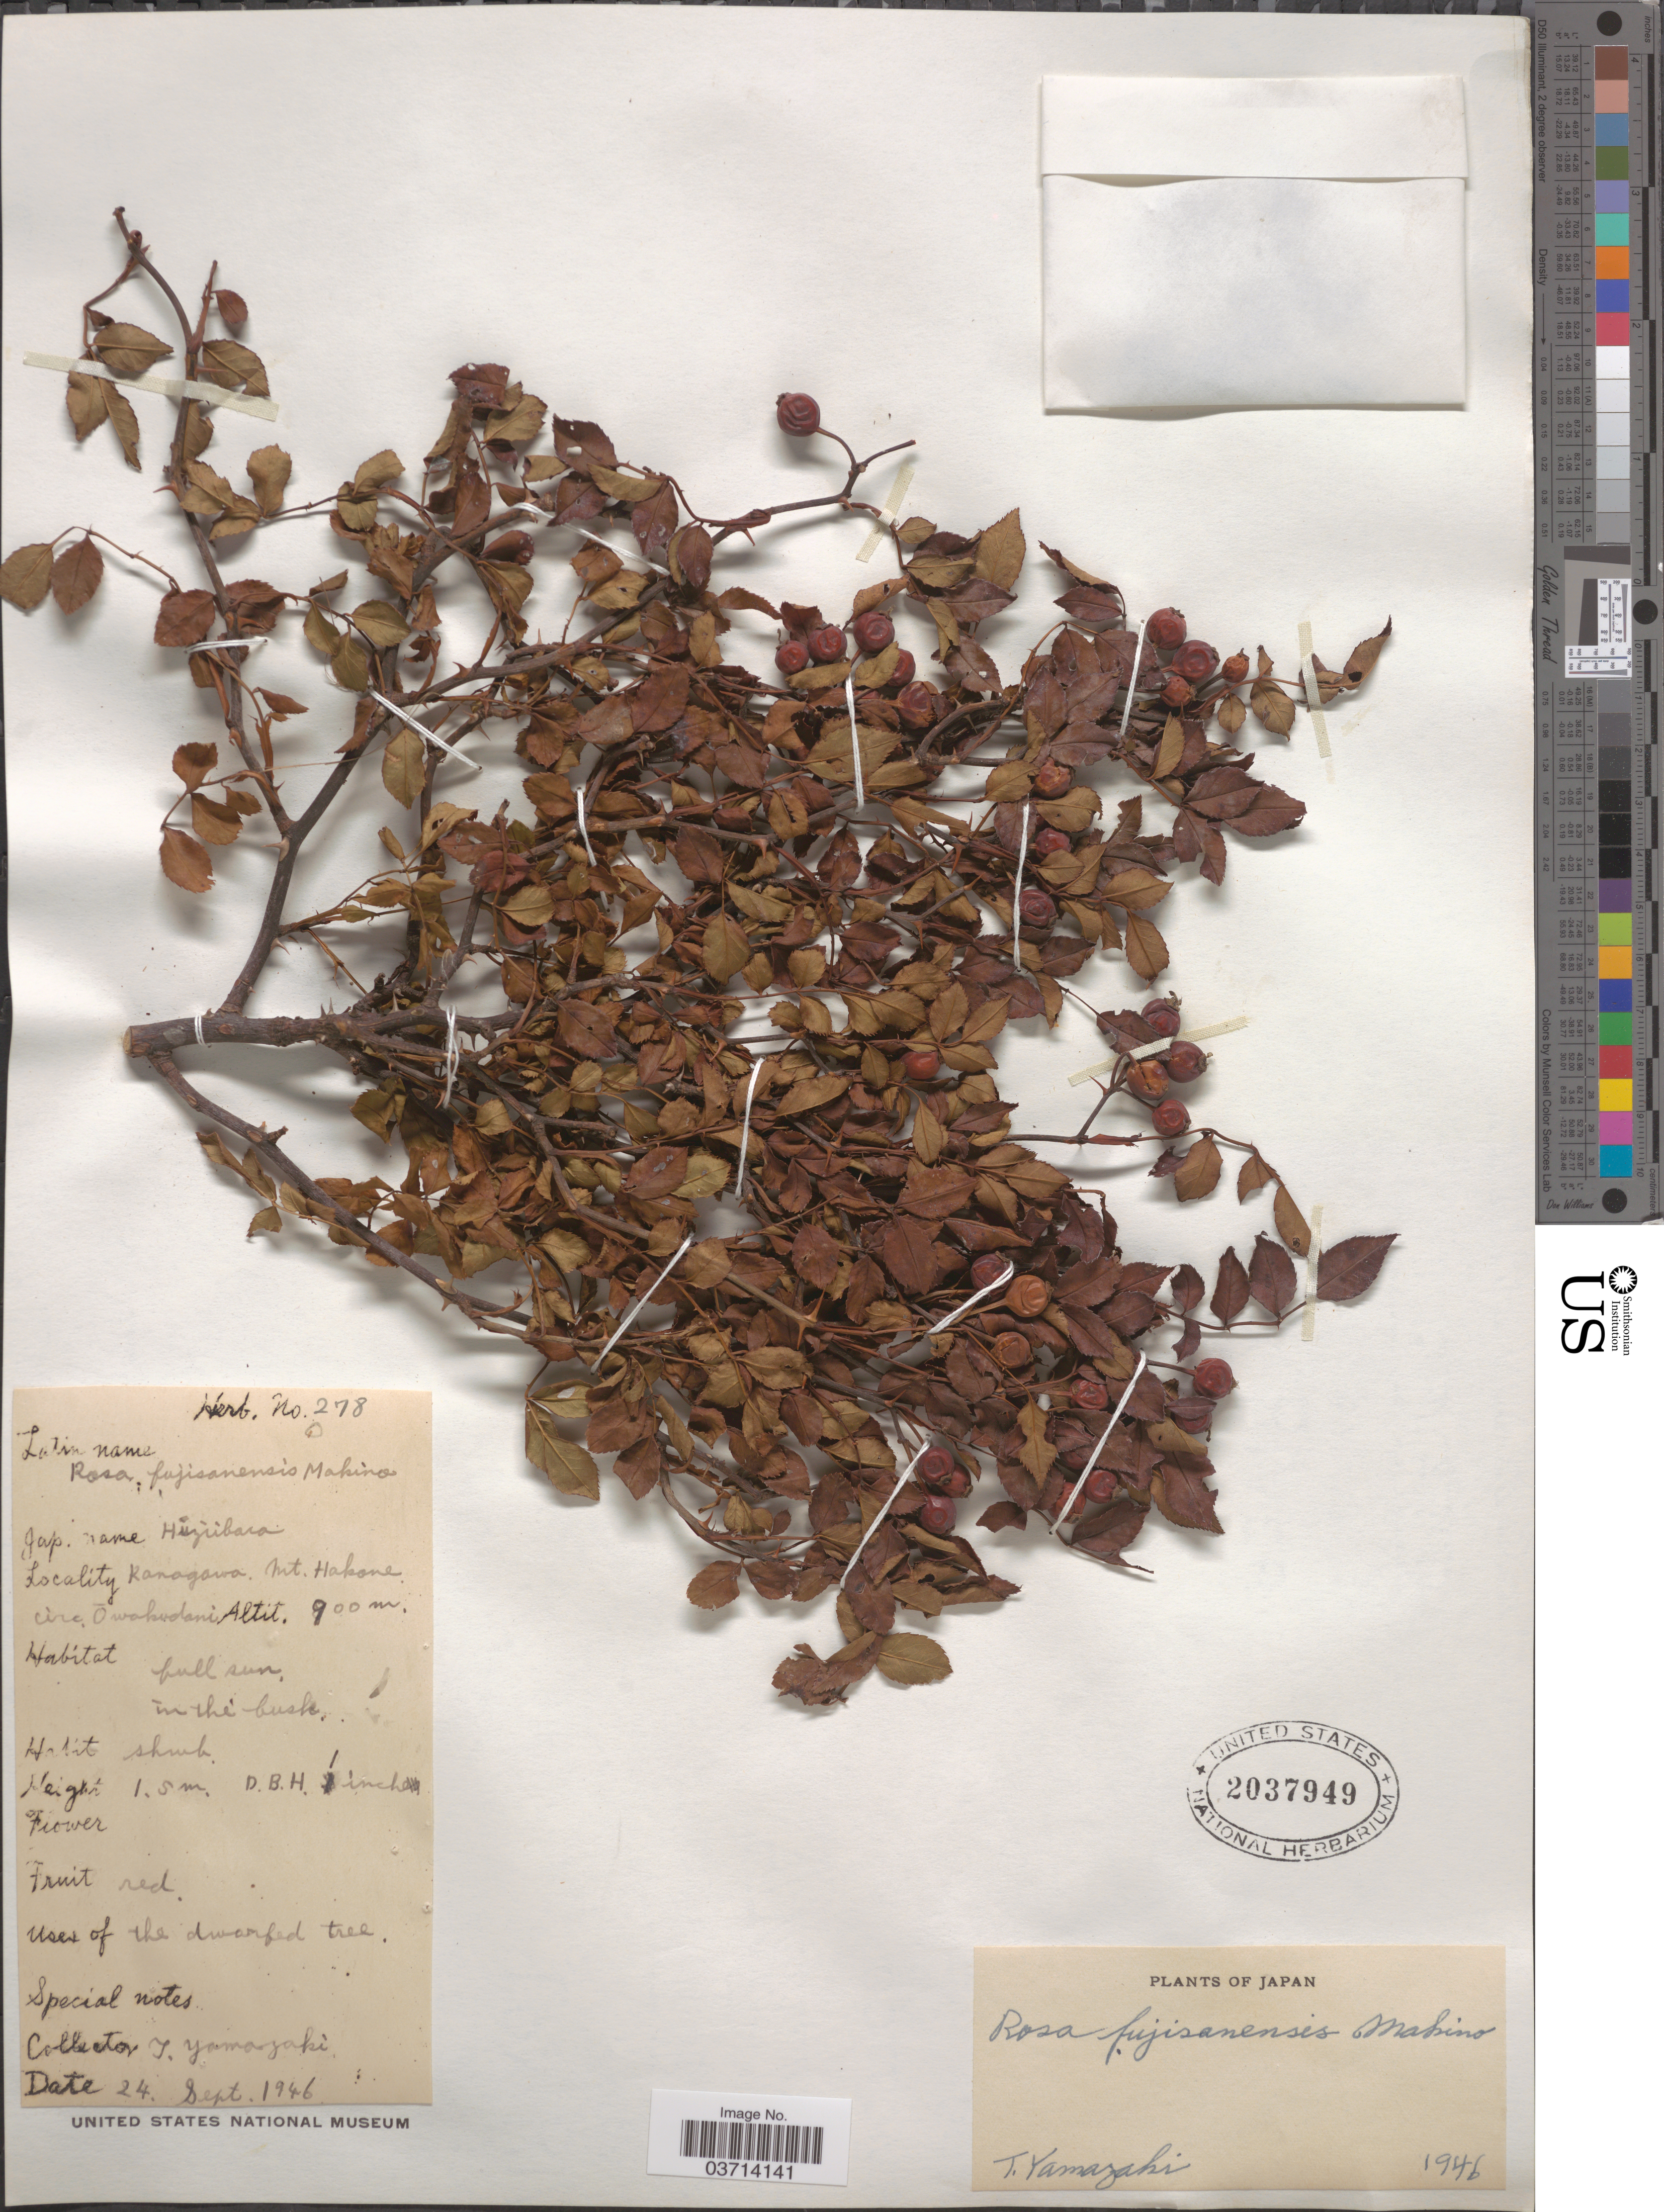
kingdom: Plantae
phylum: Tracheophyta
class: Magnoliopsida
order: Rosales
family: Rosaceae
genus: Rosa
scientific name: Rosa fujisanensis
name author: (Makino) Makino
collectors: T. Yamazaki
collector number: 278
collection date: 1946-09-24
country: Japan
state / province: Kanagawa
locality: Mt. Hakone circ. Ōwakudani.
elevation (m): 900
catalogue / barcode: US 2037949